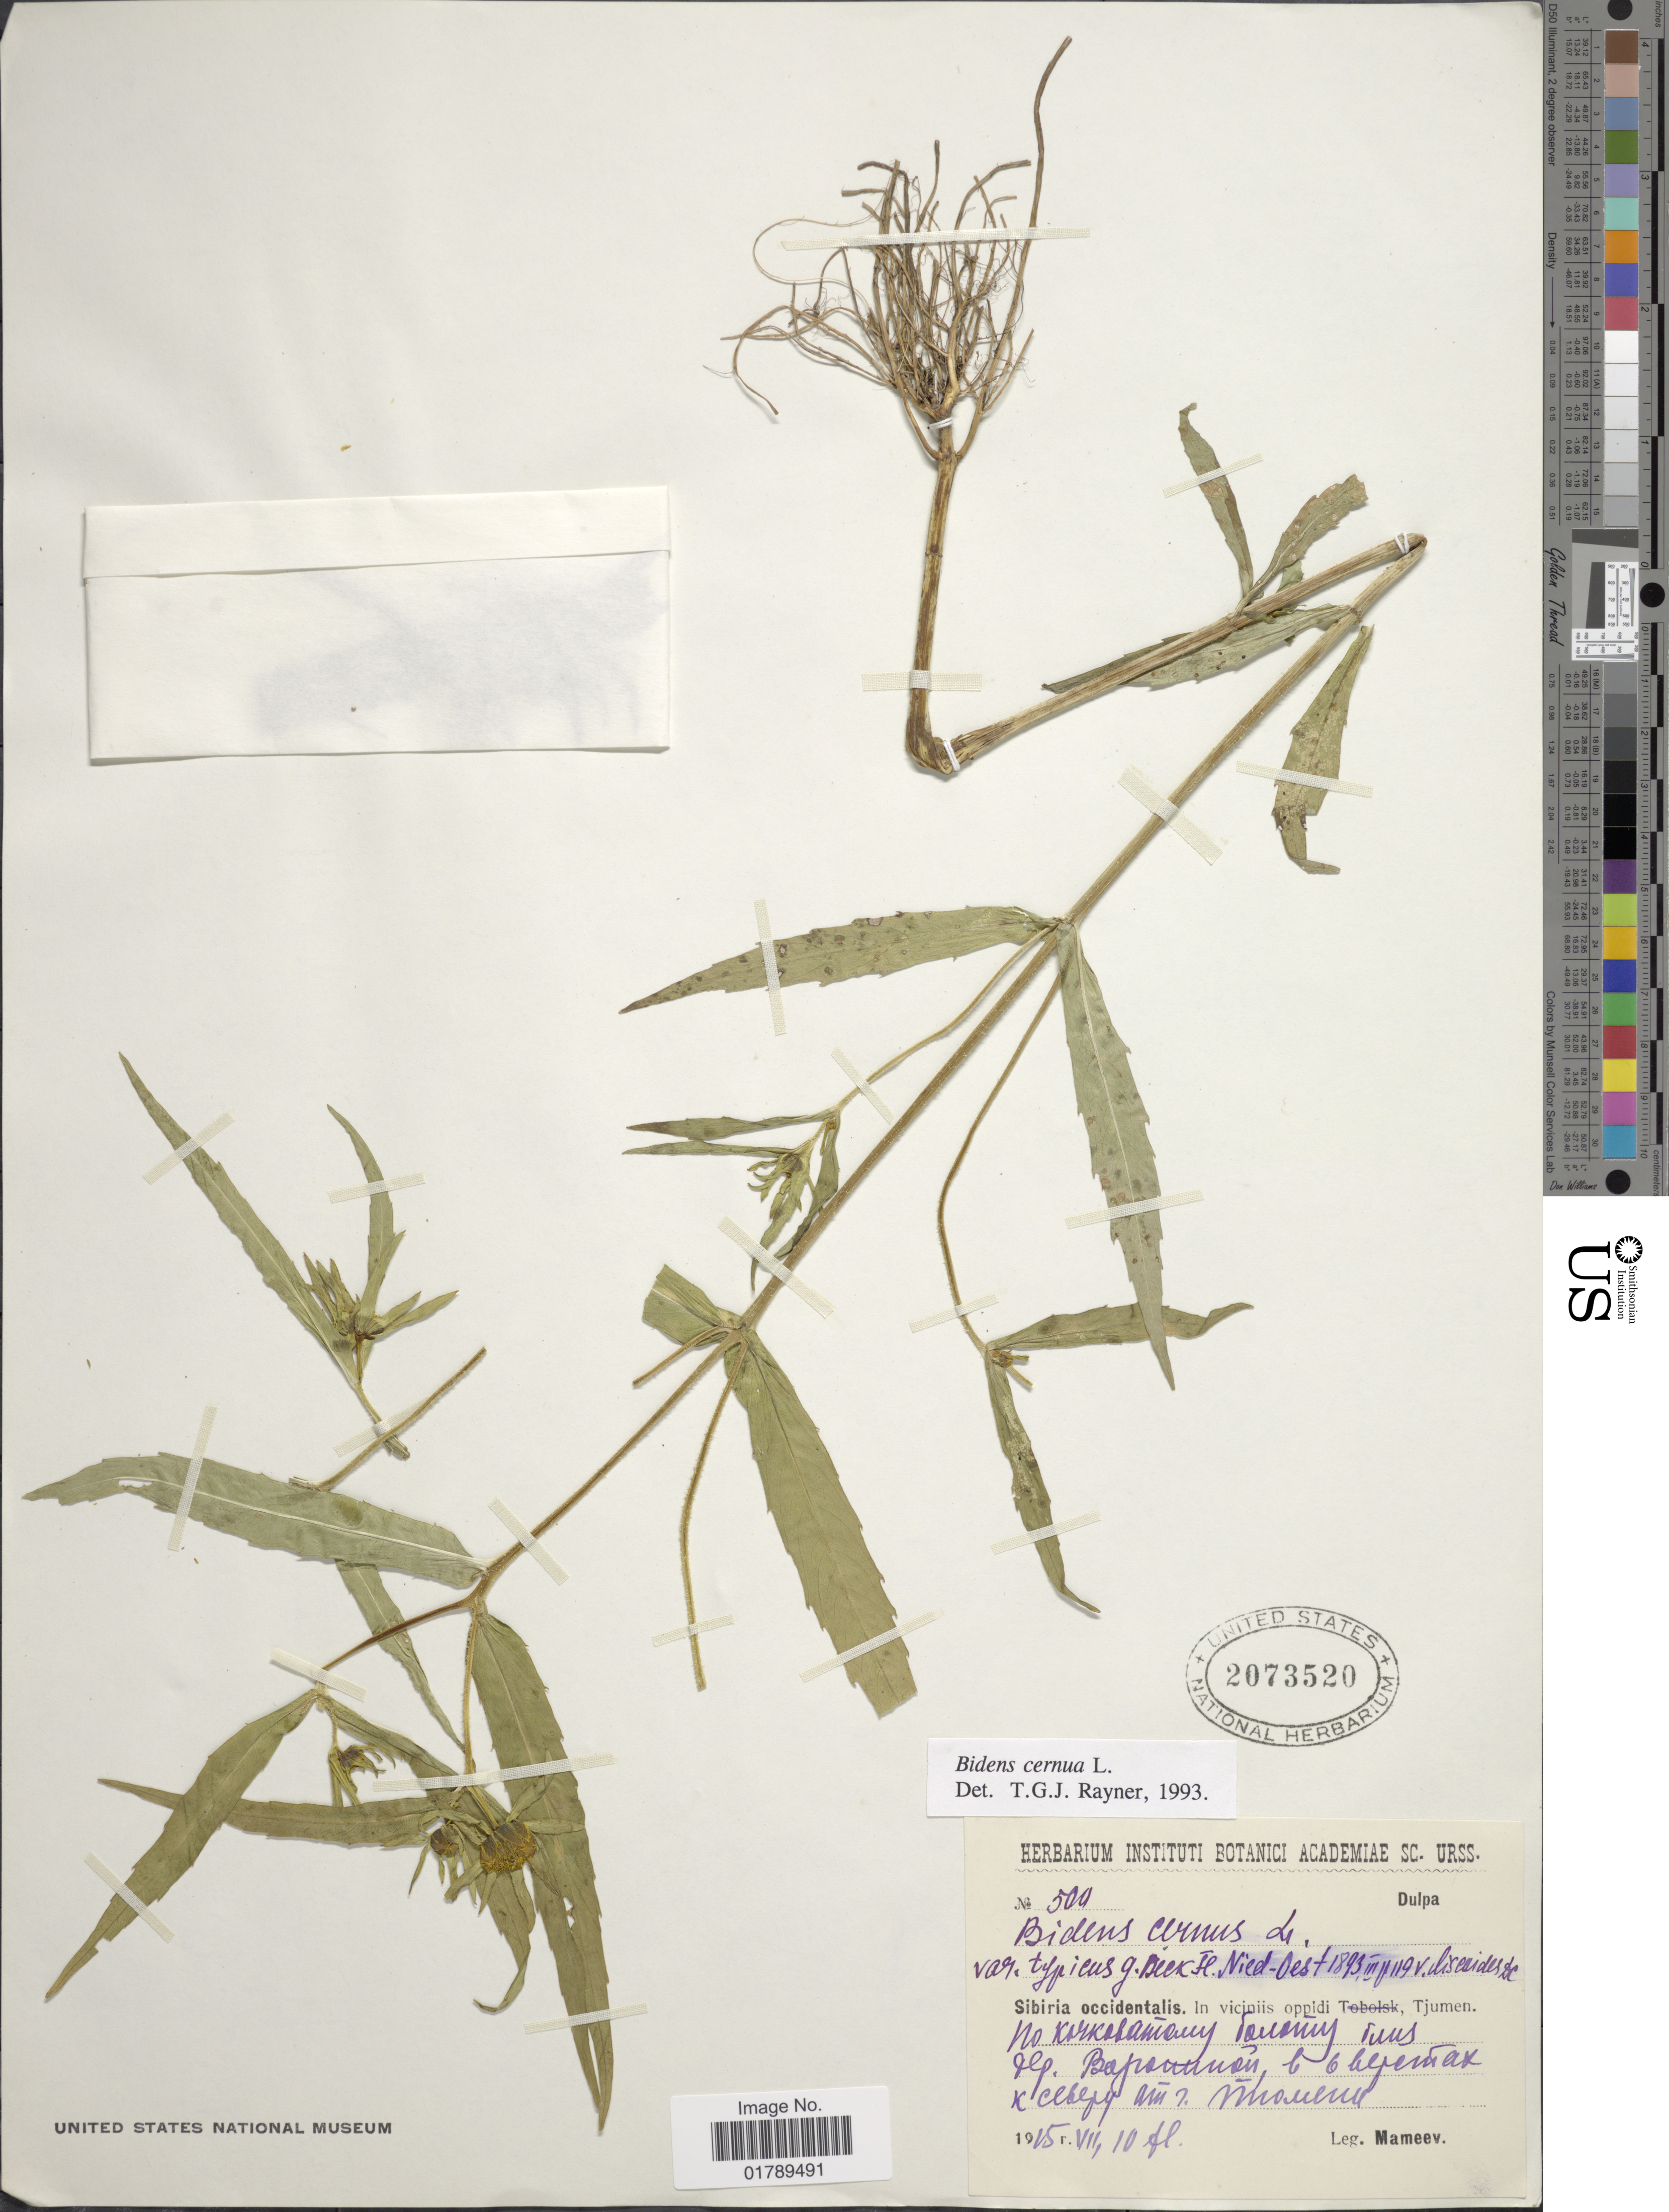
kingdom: Plantae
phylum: Tracheophyta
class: Magnoliopsida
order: Asterales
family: Asteraceae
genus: Bidens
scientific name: Bidens cernua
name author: L.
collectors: Mameev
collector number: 500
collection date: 1915-07-10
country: Russian Federation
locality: Sibiria occidentalis. In viciniis oppidi, Tjumen.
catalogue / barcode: US 2073520